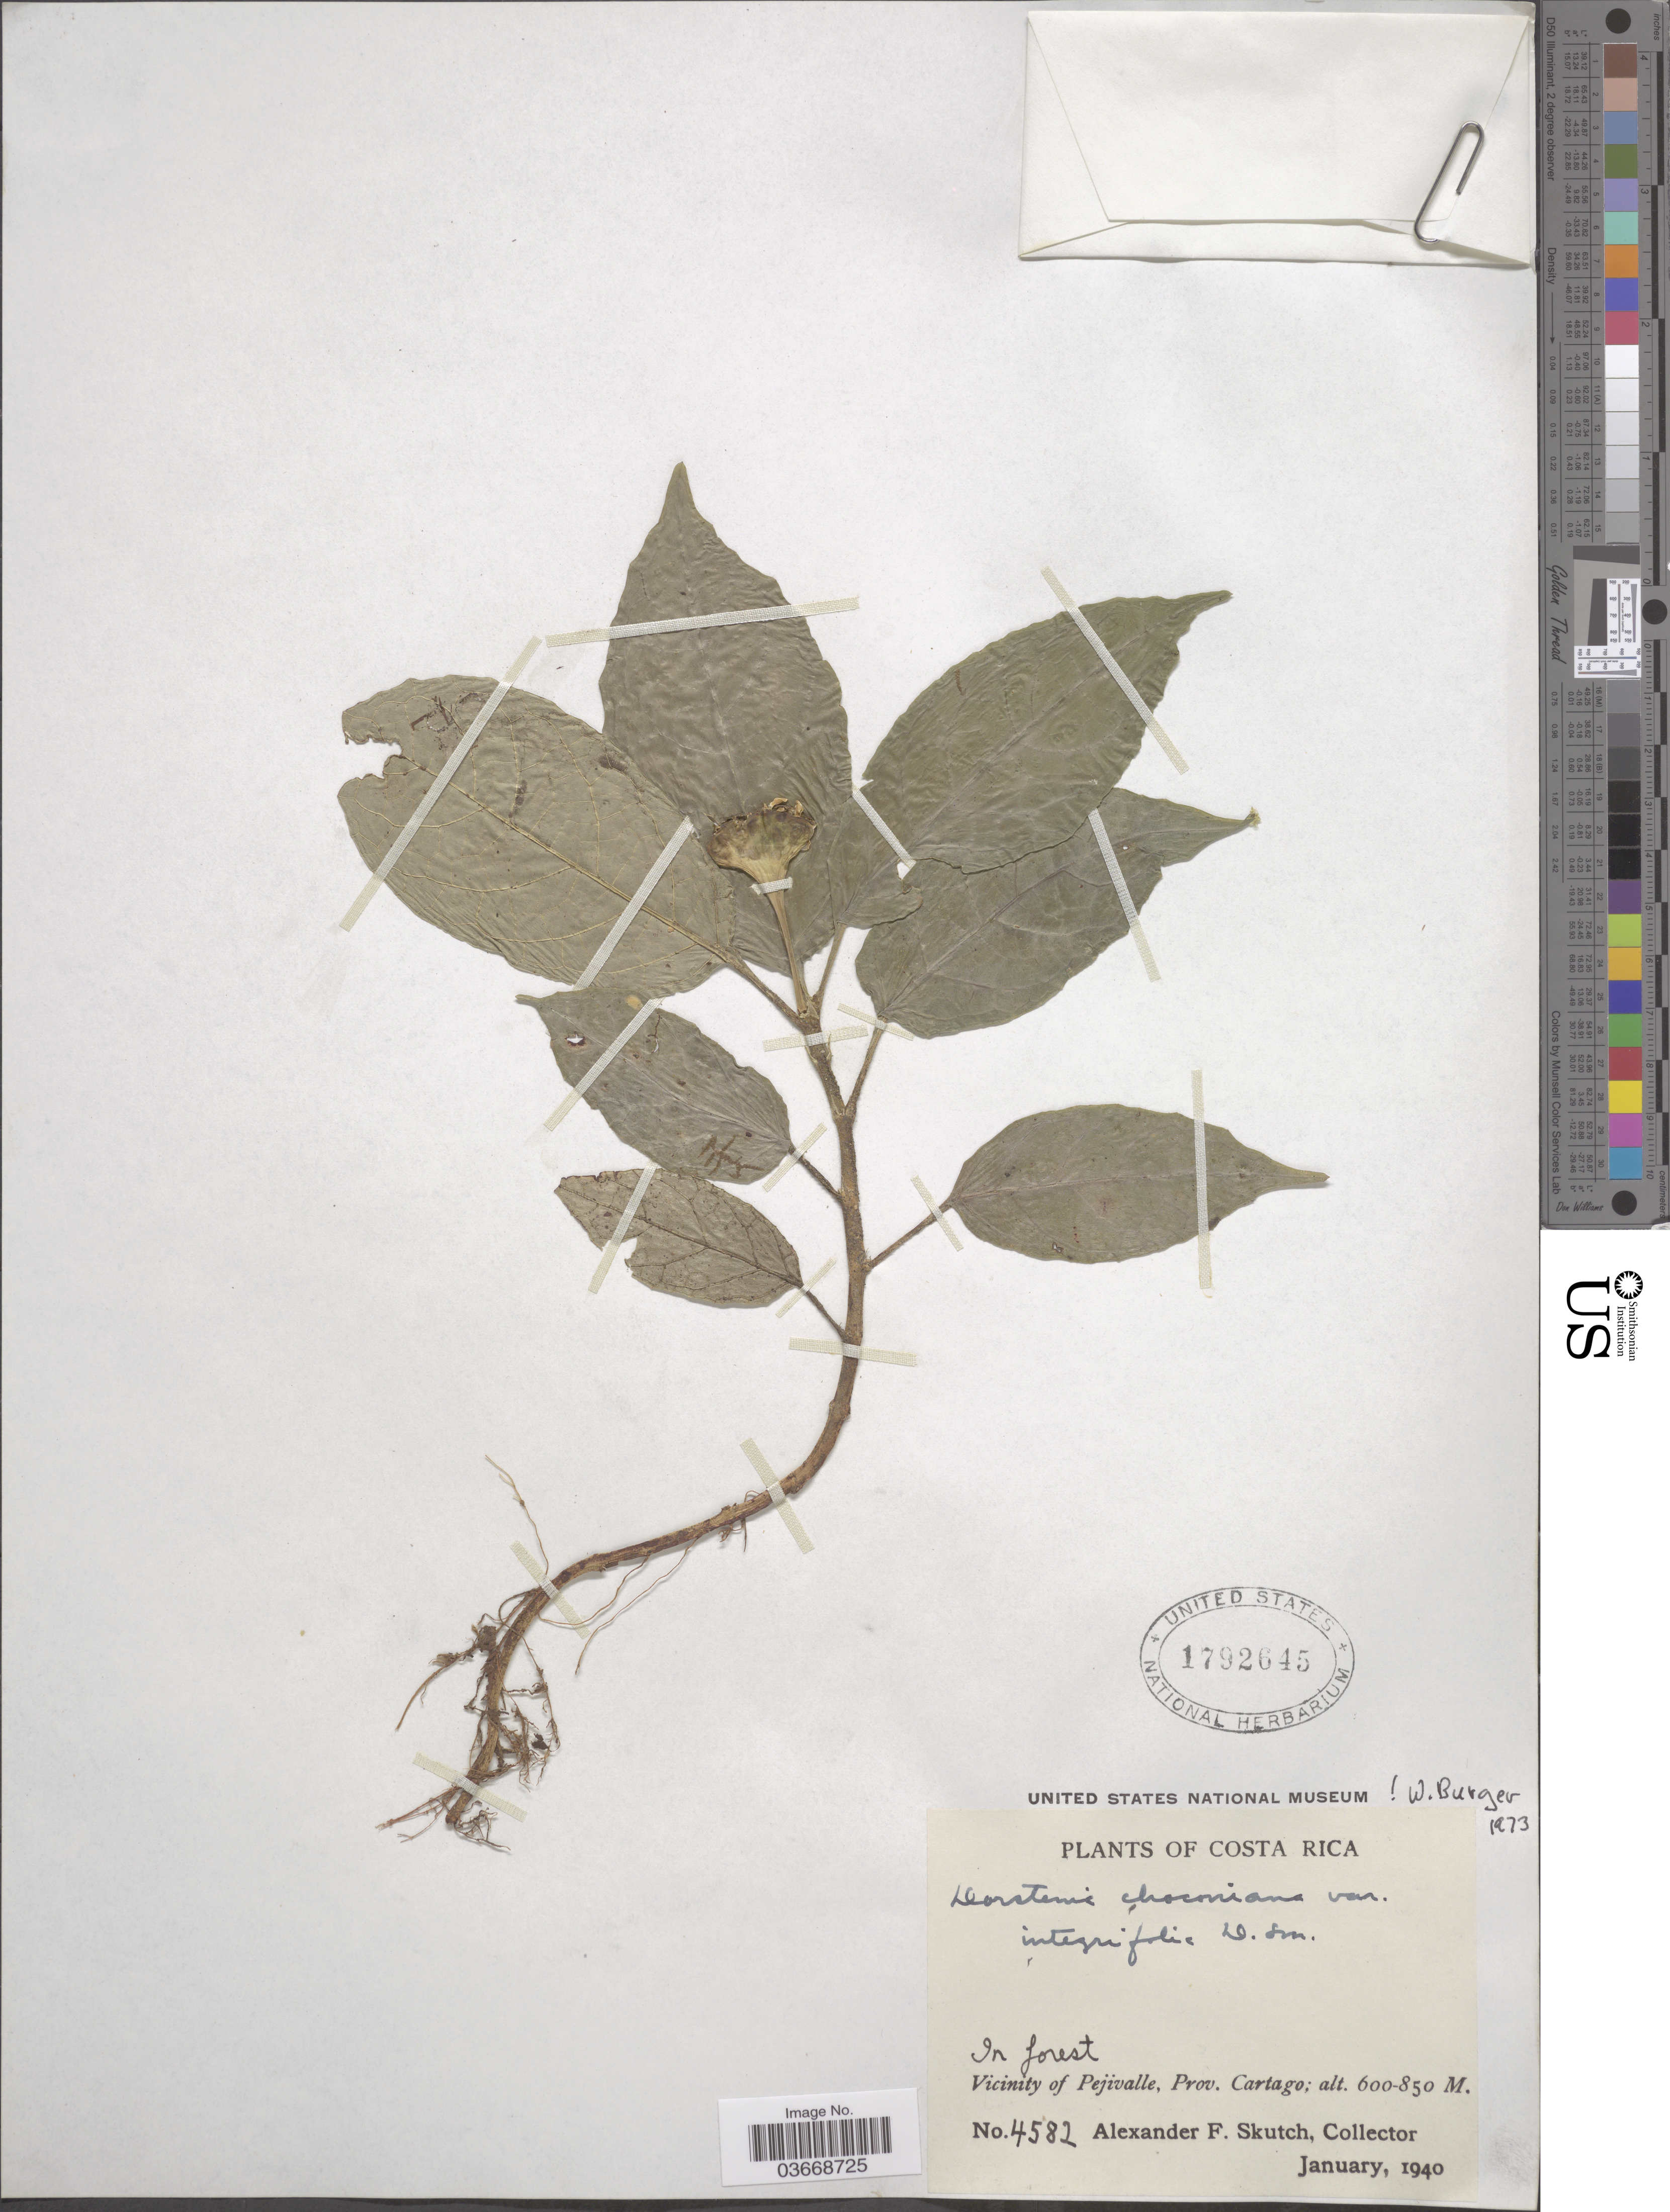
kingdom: Plantae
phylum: Tracheophyta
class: Magnoliopsida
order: Rosales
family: Moraceae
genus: Dorstenia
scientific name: Dorstenia choconiana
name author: S. Watson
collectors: A. F. Skutch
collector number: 4582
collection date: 1940-01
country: Costa Rica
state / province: Cartago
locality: Vicinity of Pejivalle.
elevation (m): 600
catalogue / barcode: US 1792645